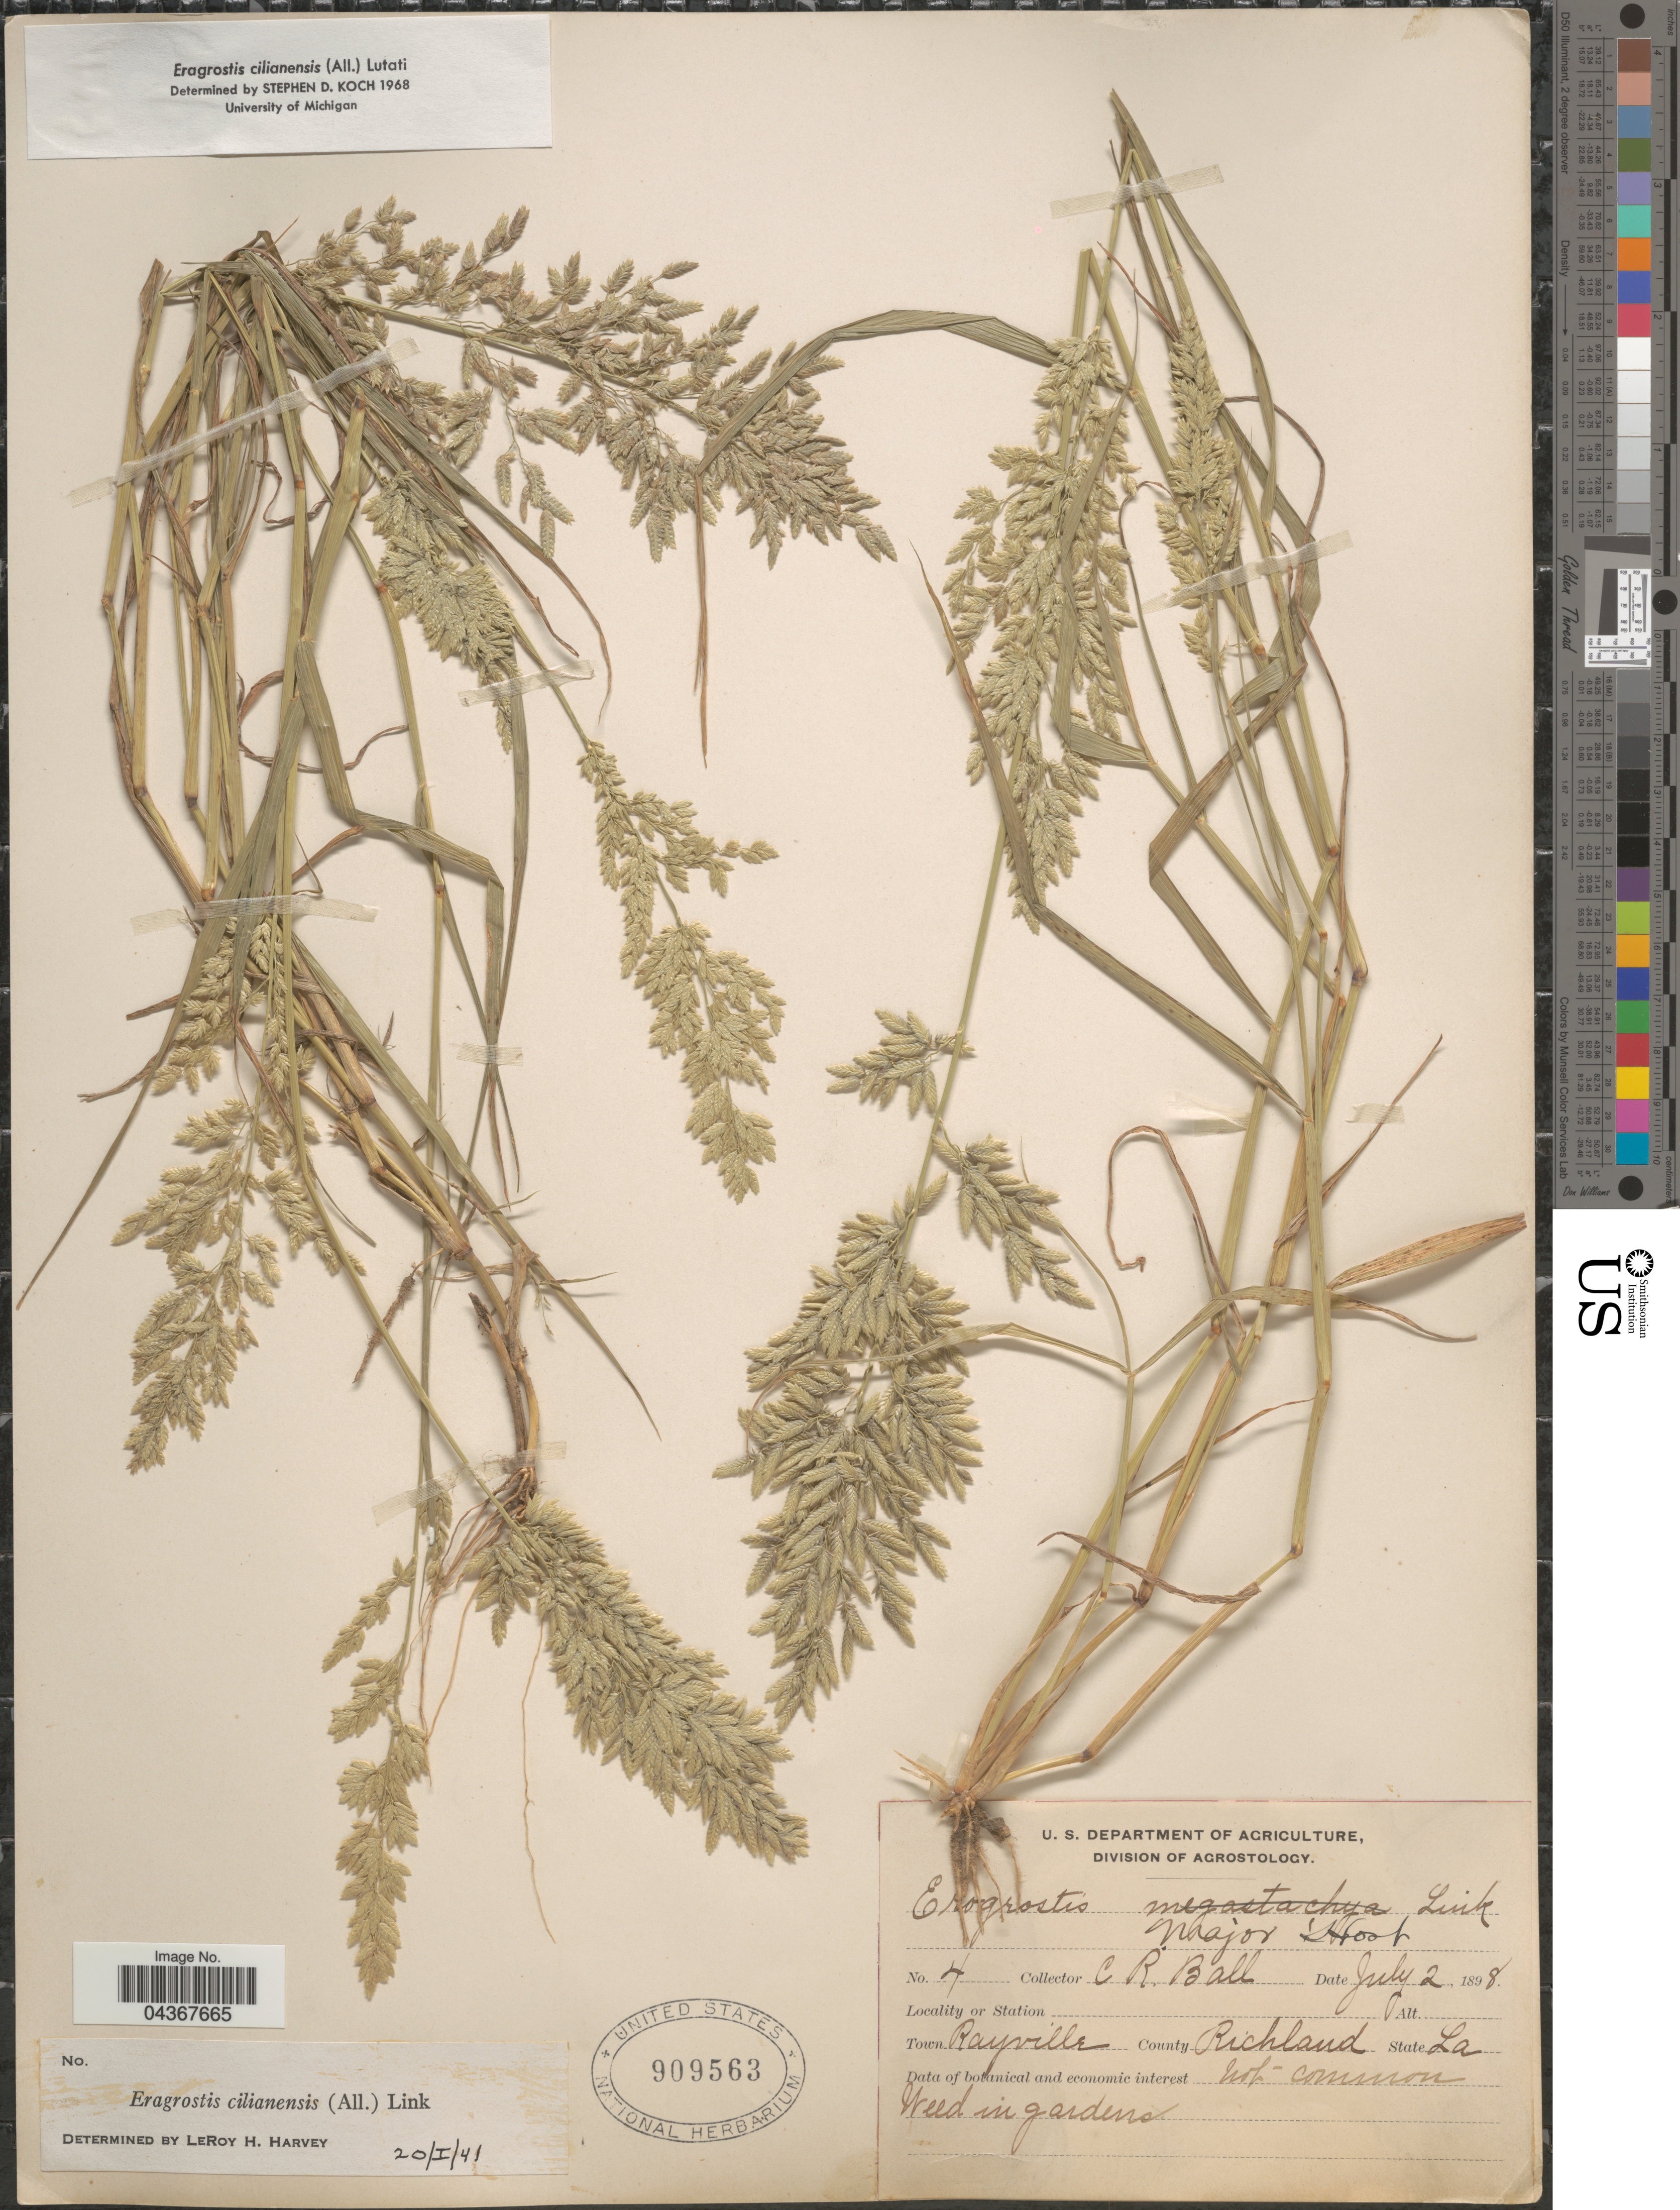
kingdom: Plantae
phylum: Tracheophyta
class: Liliopsida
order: Poales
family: Poaceae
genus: Eragrostis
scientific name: Eragrostis cilianensis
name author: (Bellardi) Vignolo ex Janch.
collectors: C. R. Ball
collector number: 4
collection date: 1898-07-02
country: United States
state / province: Louisiana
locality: Town Rayville. County Richland. In gardens.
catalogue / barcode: US 909563